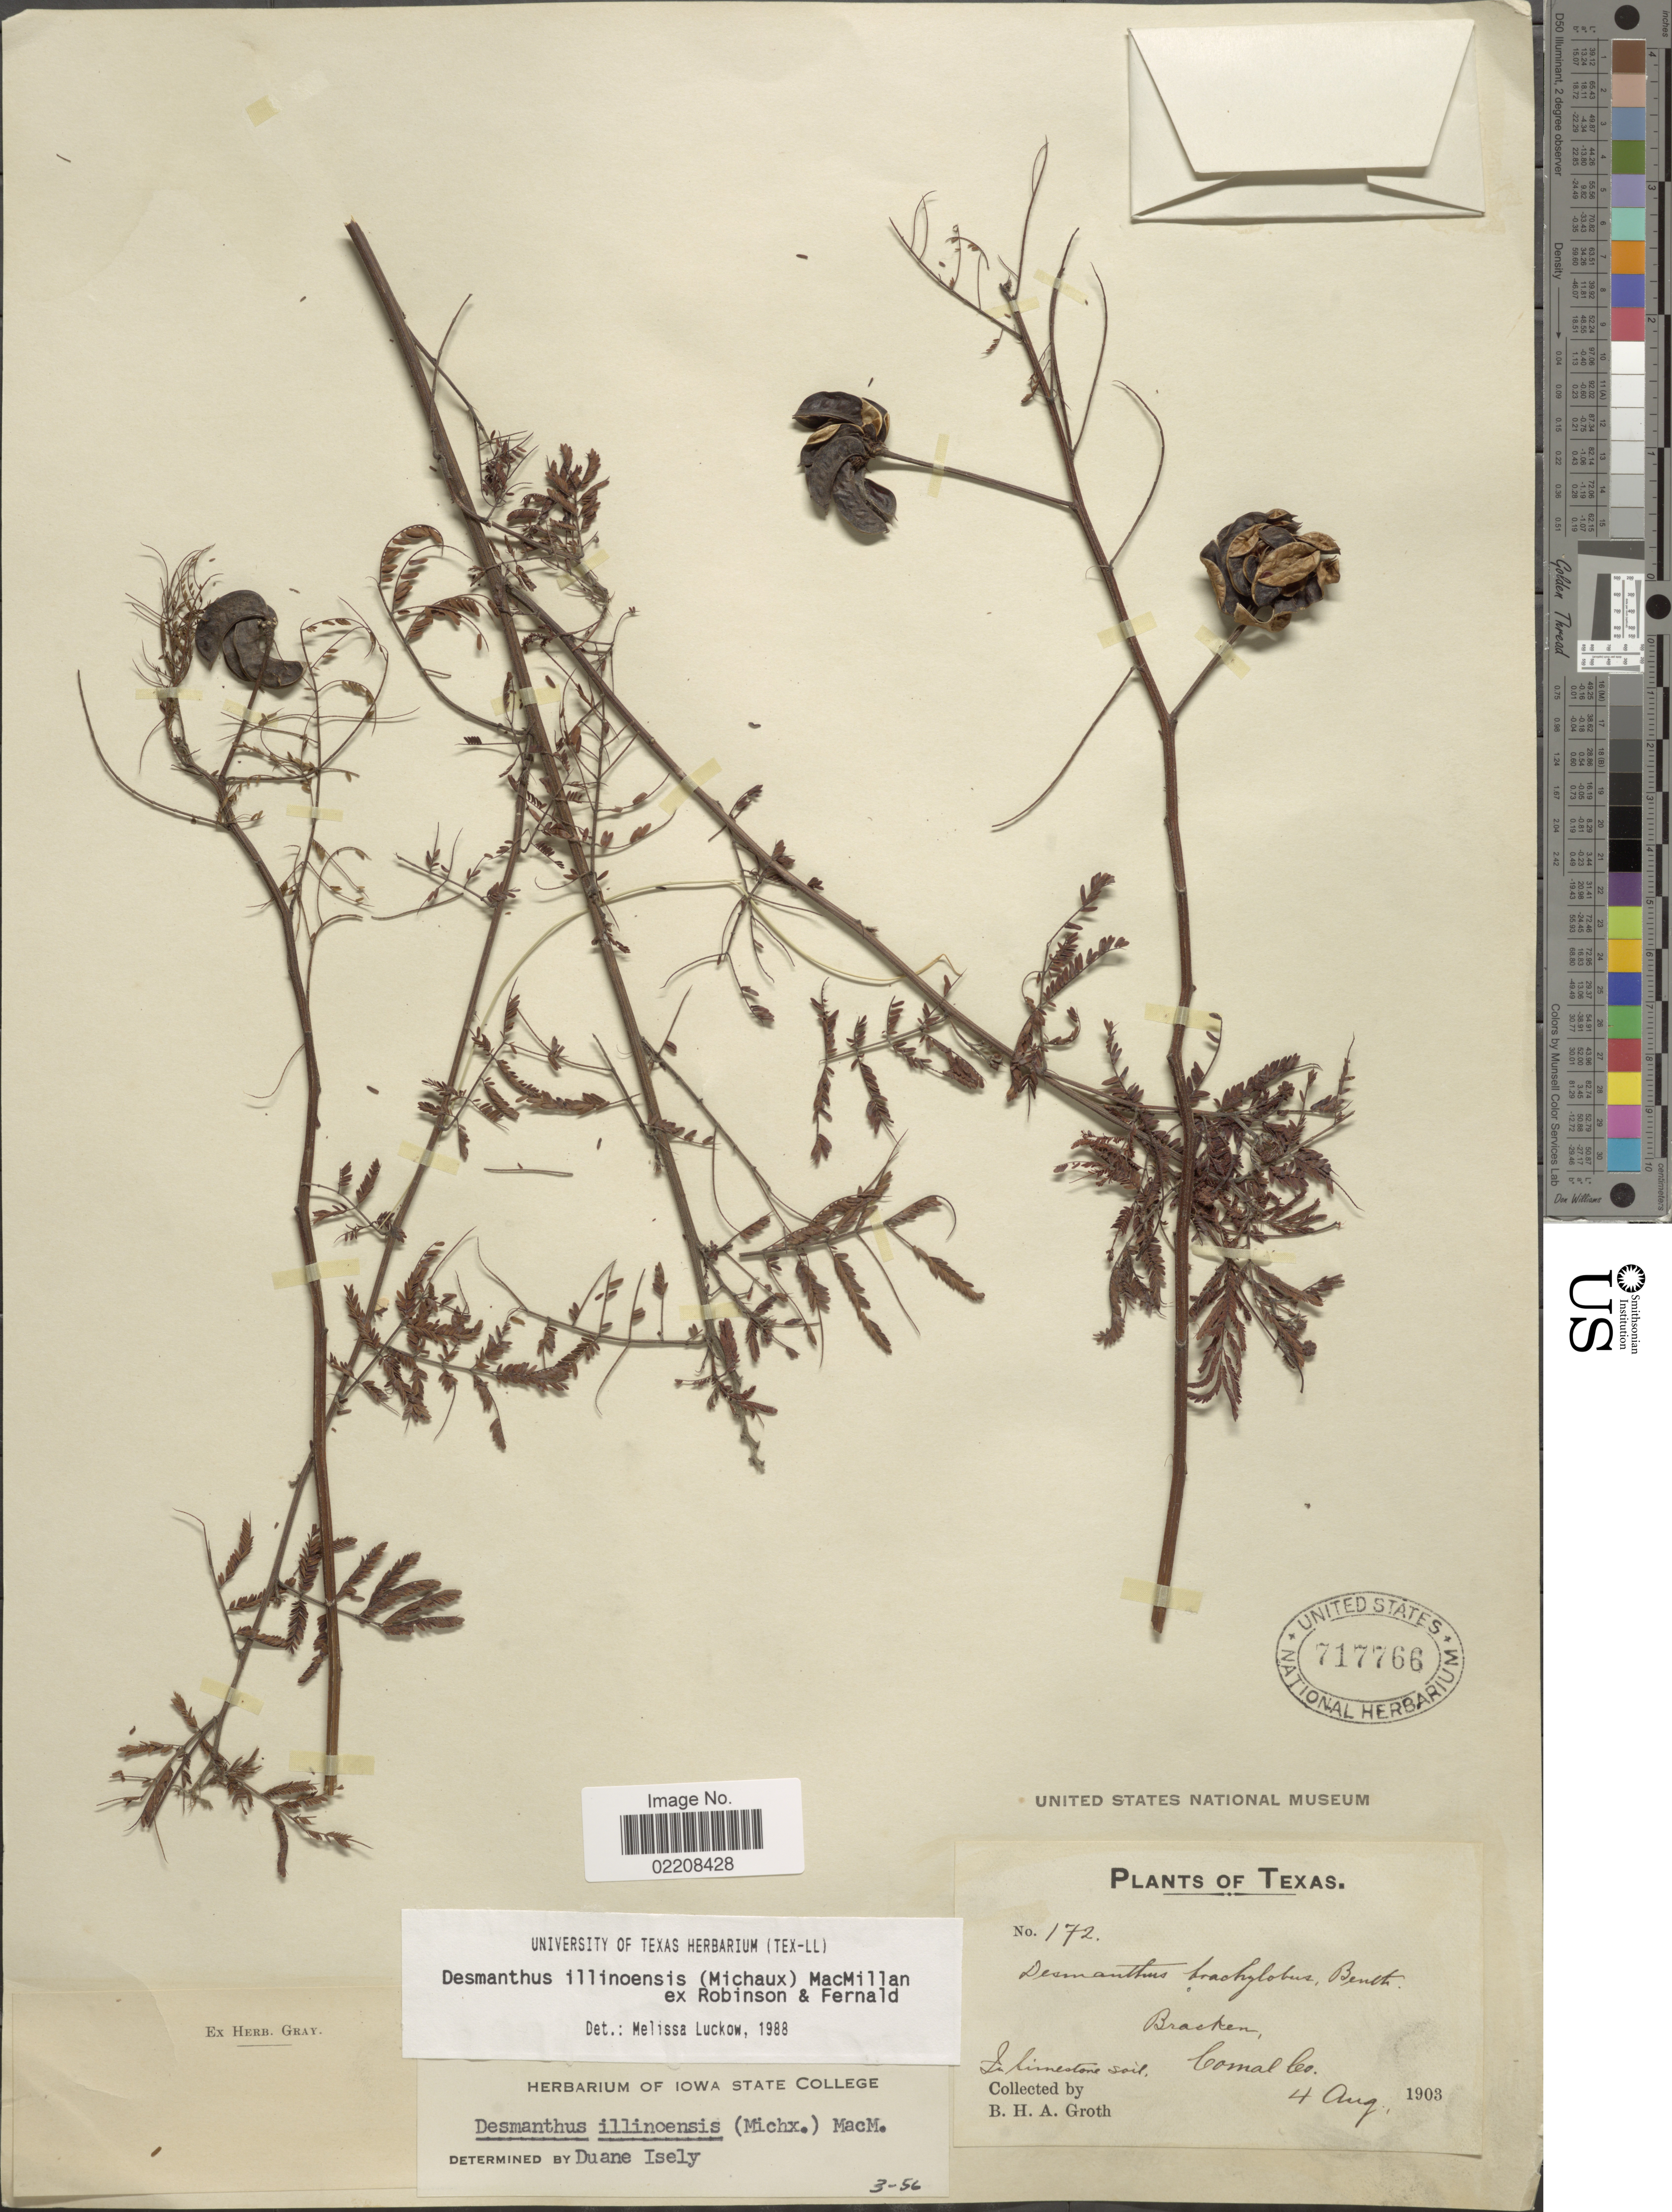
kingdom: Plantae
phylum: Tracheophyta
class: Magnoliopsida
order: Fabales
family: Fabaceae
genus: Desmanthus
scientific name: Desmanthus illinoensis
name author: (Michx.) MacMill.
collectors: B. Groth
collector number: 172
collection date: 1903-08-04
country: United States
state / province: Texas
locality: Bracken, Comal Co.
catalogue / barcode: US 717766